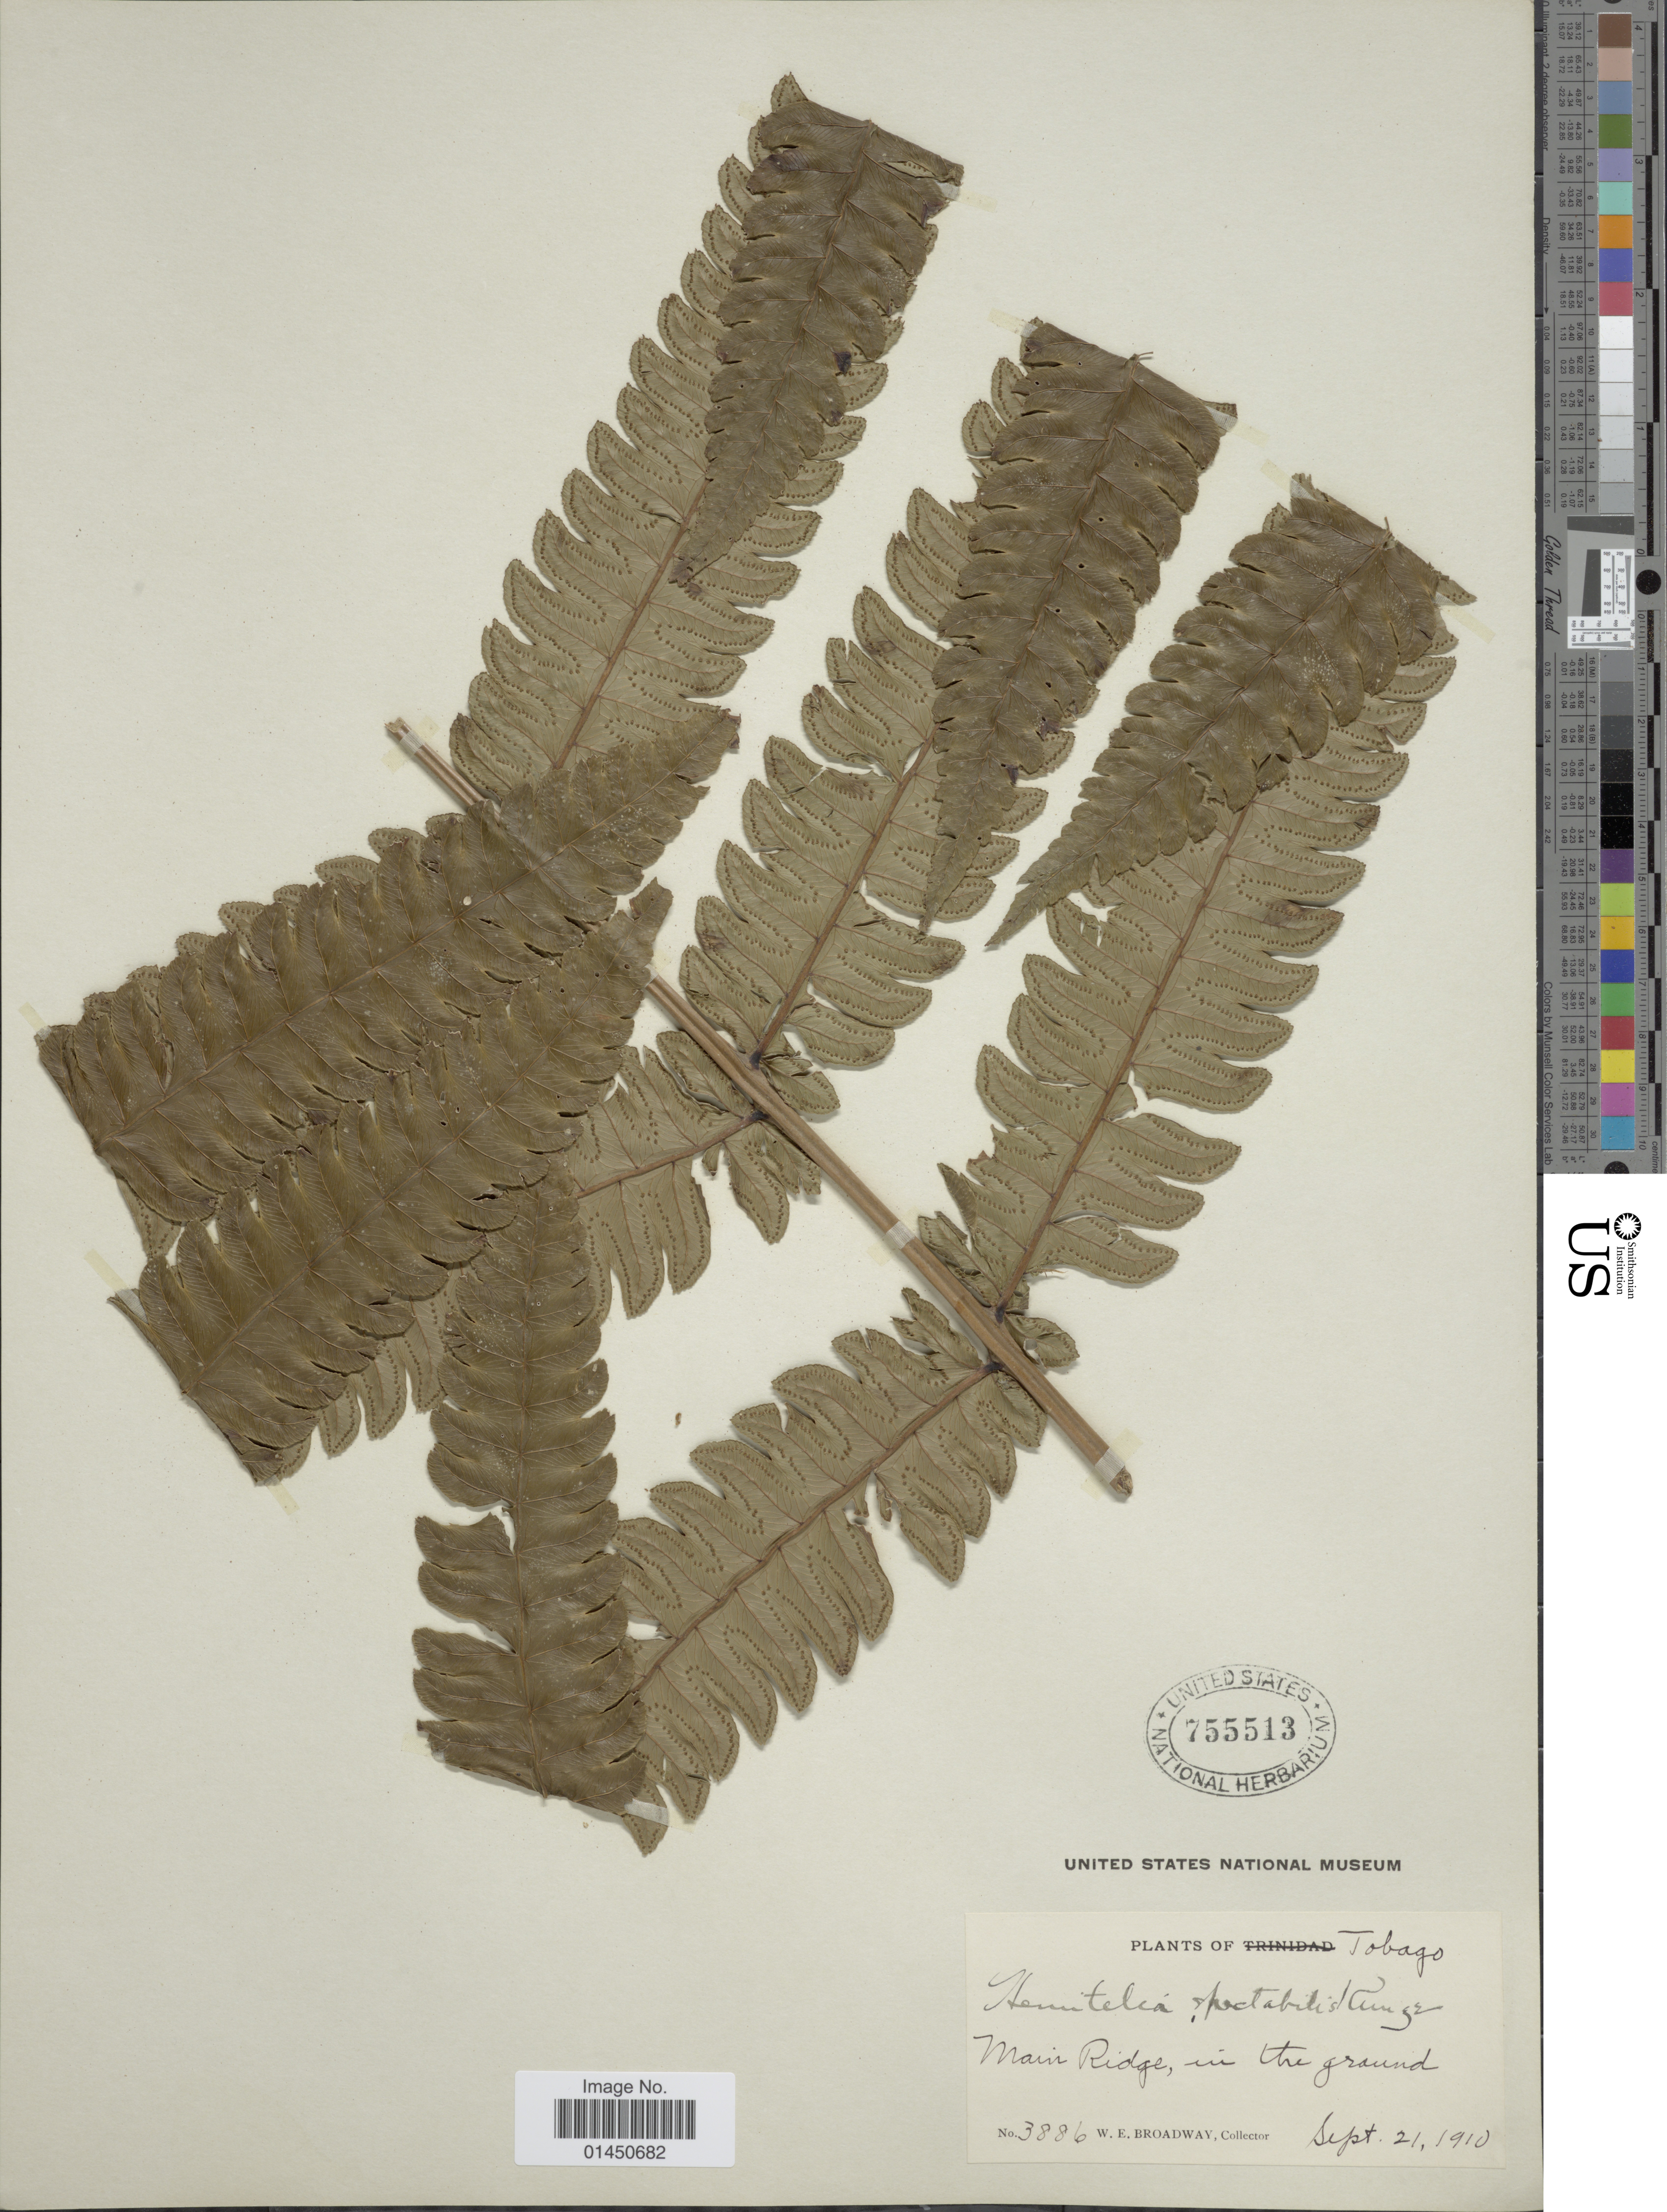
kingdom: Plantae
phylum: Tracheophyta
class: Polypodiopsida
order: Cyatheales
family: Cyatheaceae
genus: Cyathea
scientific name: Cyathea spectabilis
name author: (Kunze) Domin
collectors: W. E. Broadway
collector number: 3886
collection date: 1910-09-21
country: Trinidad and Tobago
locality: Tobago, Main Ridge, in the ground.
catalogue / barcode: US 755513